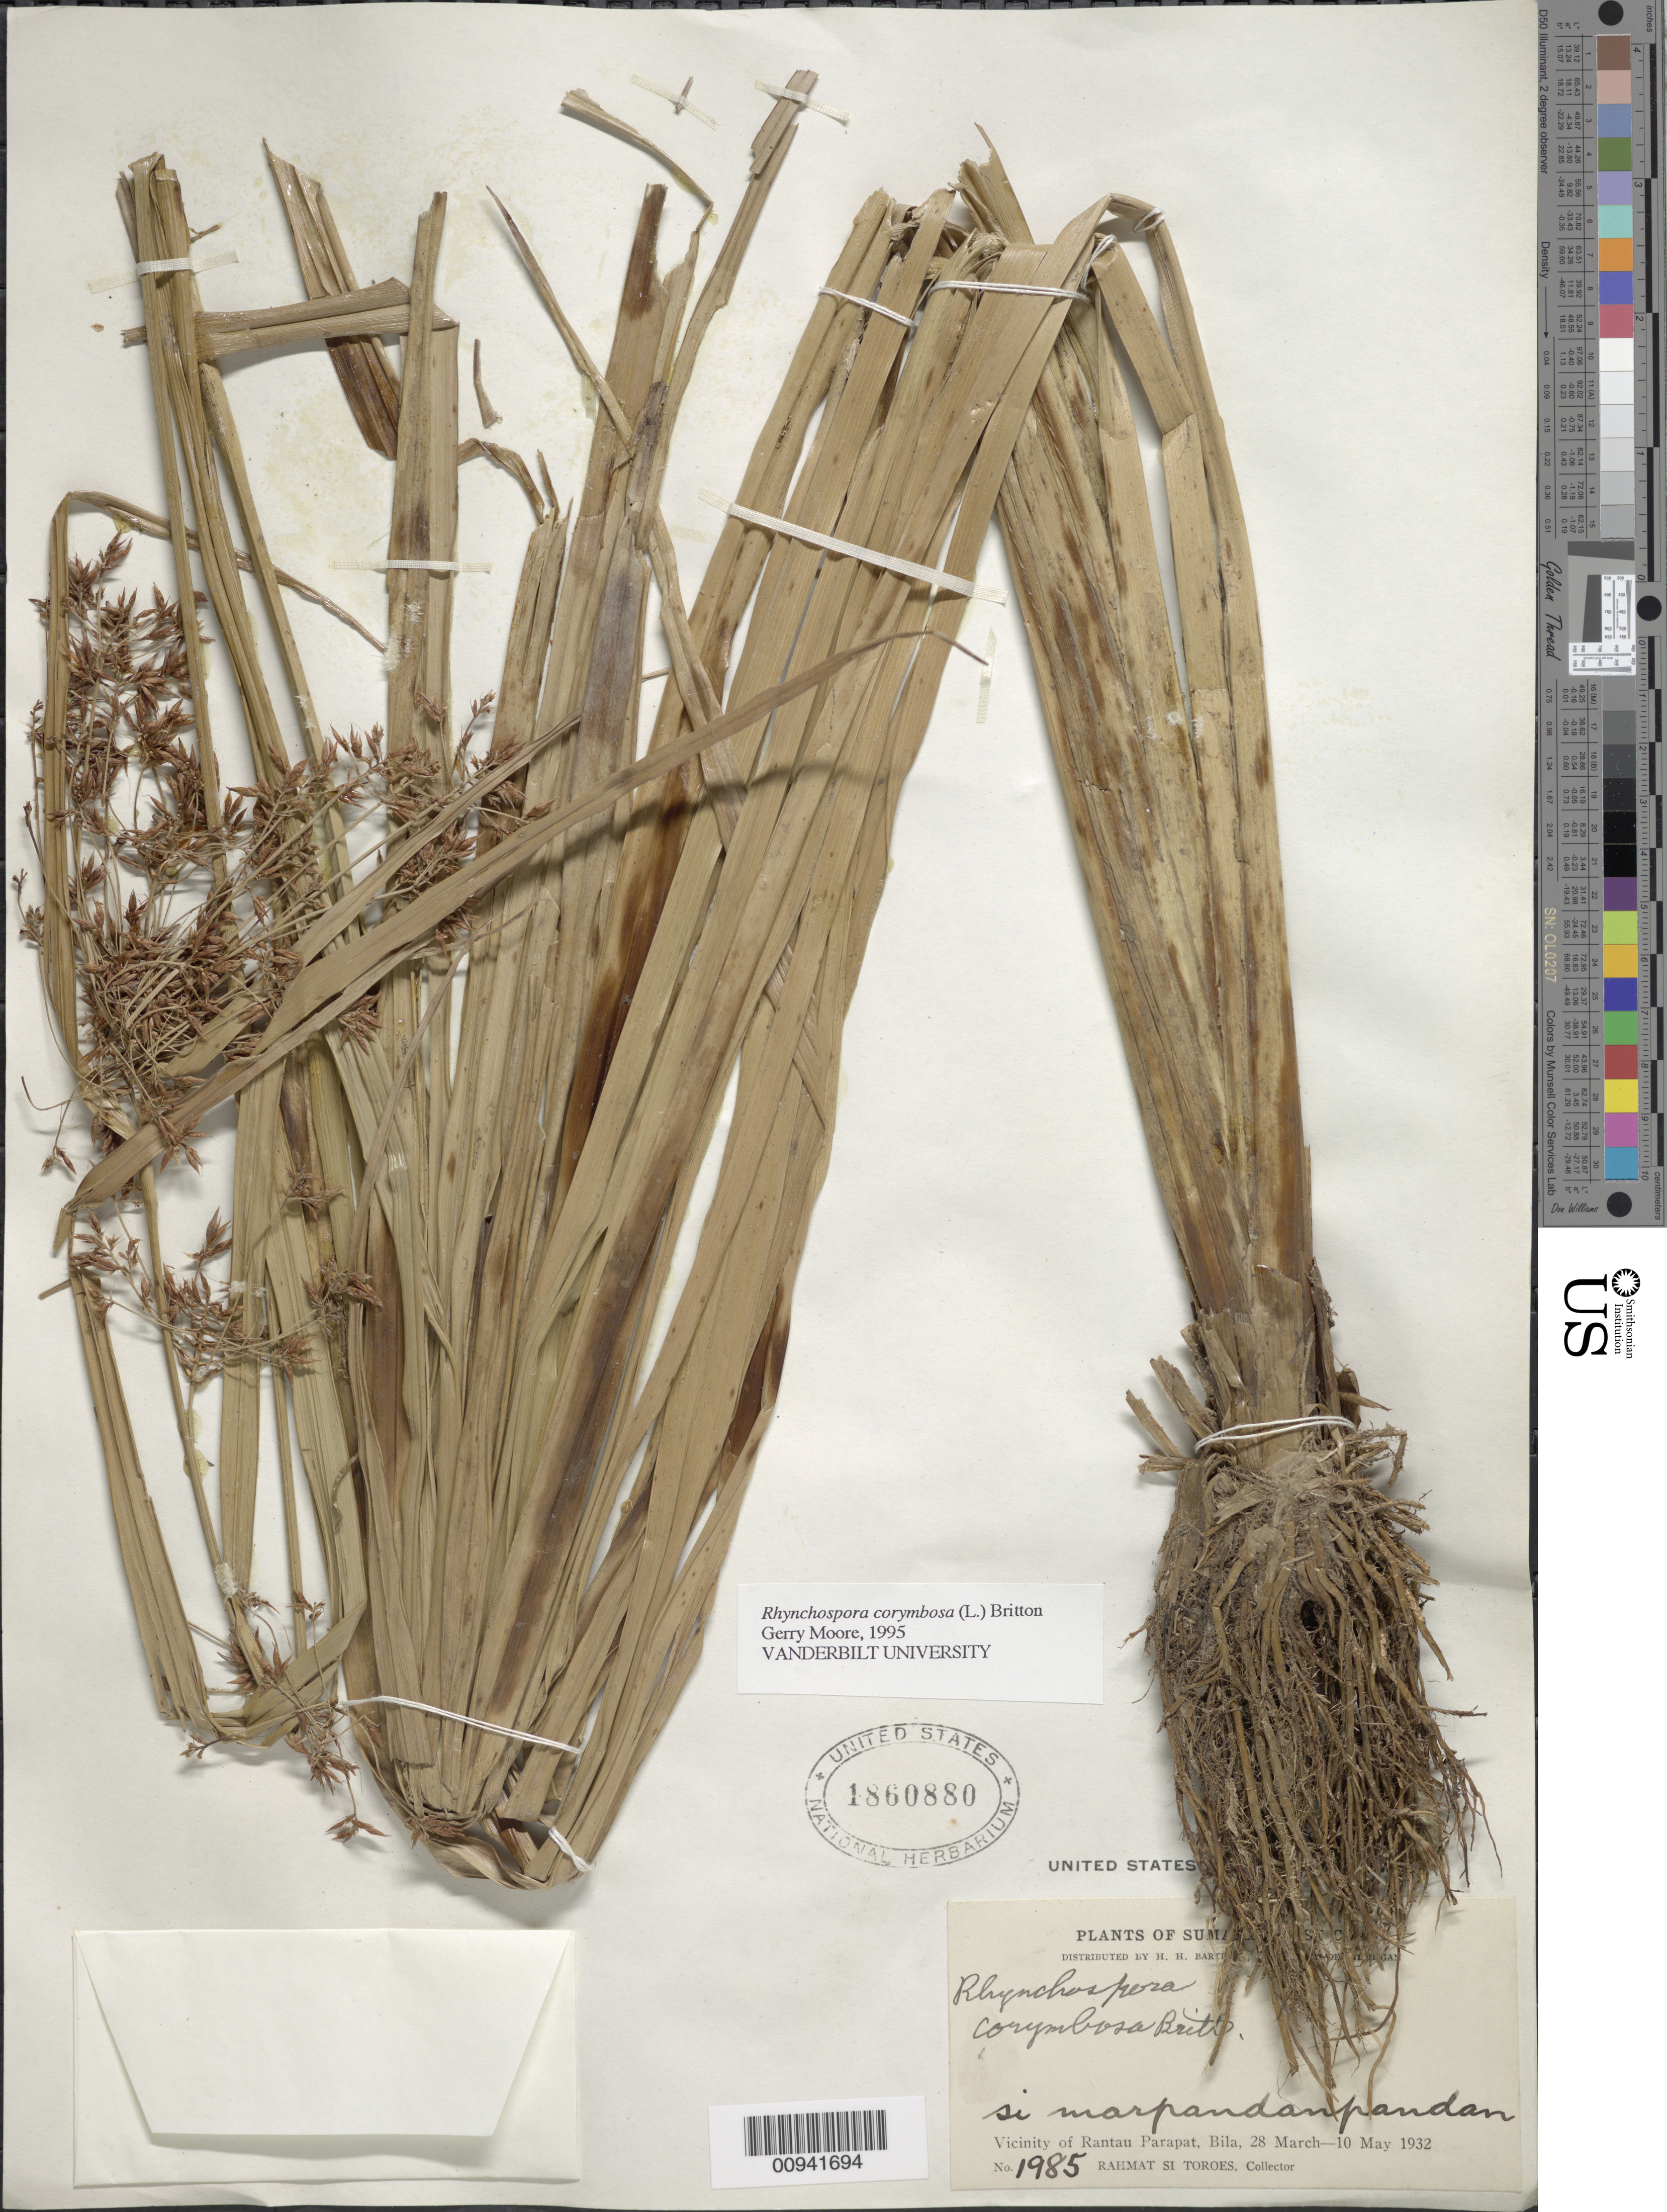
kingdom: Plantae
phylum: Tracheophyta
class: Liliopsida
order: Poales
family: Cyperaceae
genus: Rhynchospora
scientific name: Rhynchospora corymbosa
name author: (L.) Britton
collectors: Rahmat Si Boeea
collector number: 1985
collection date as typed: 28 Mar 1932 to 10 May 1932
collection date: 1932-03-28/1932-05-10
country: Indonesia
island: Sumatra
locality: Vicinity of Rantau Parapat, Bila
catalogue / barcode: US 1860880